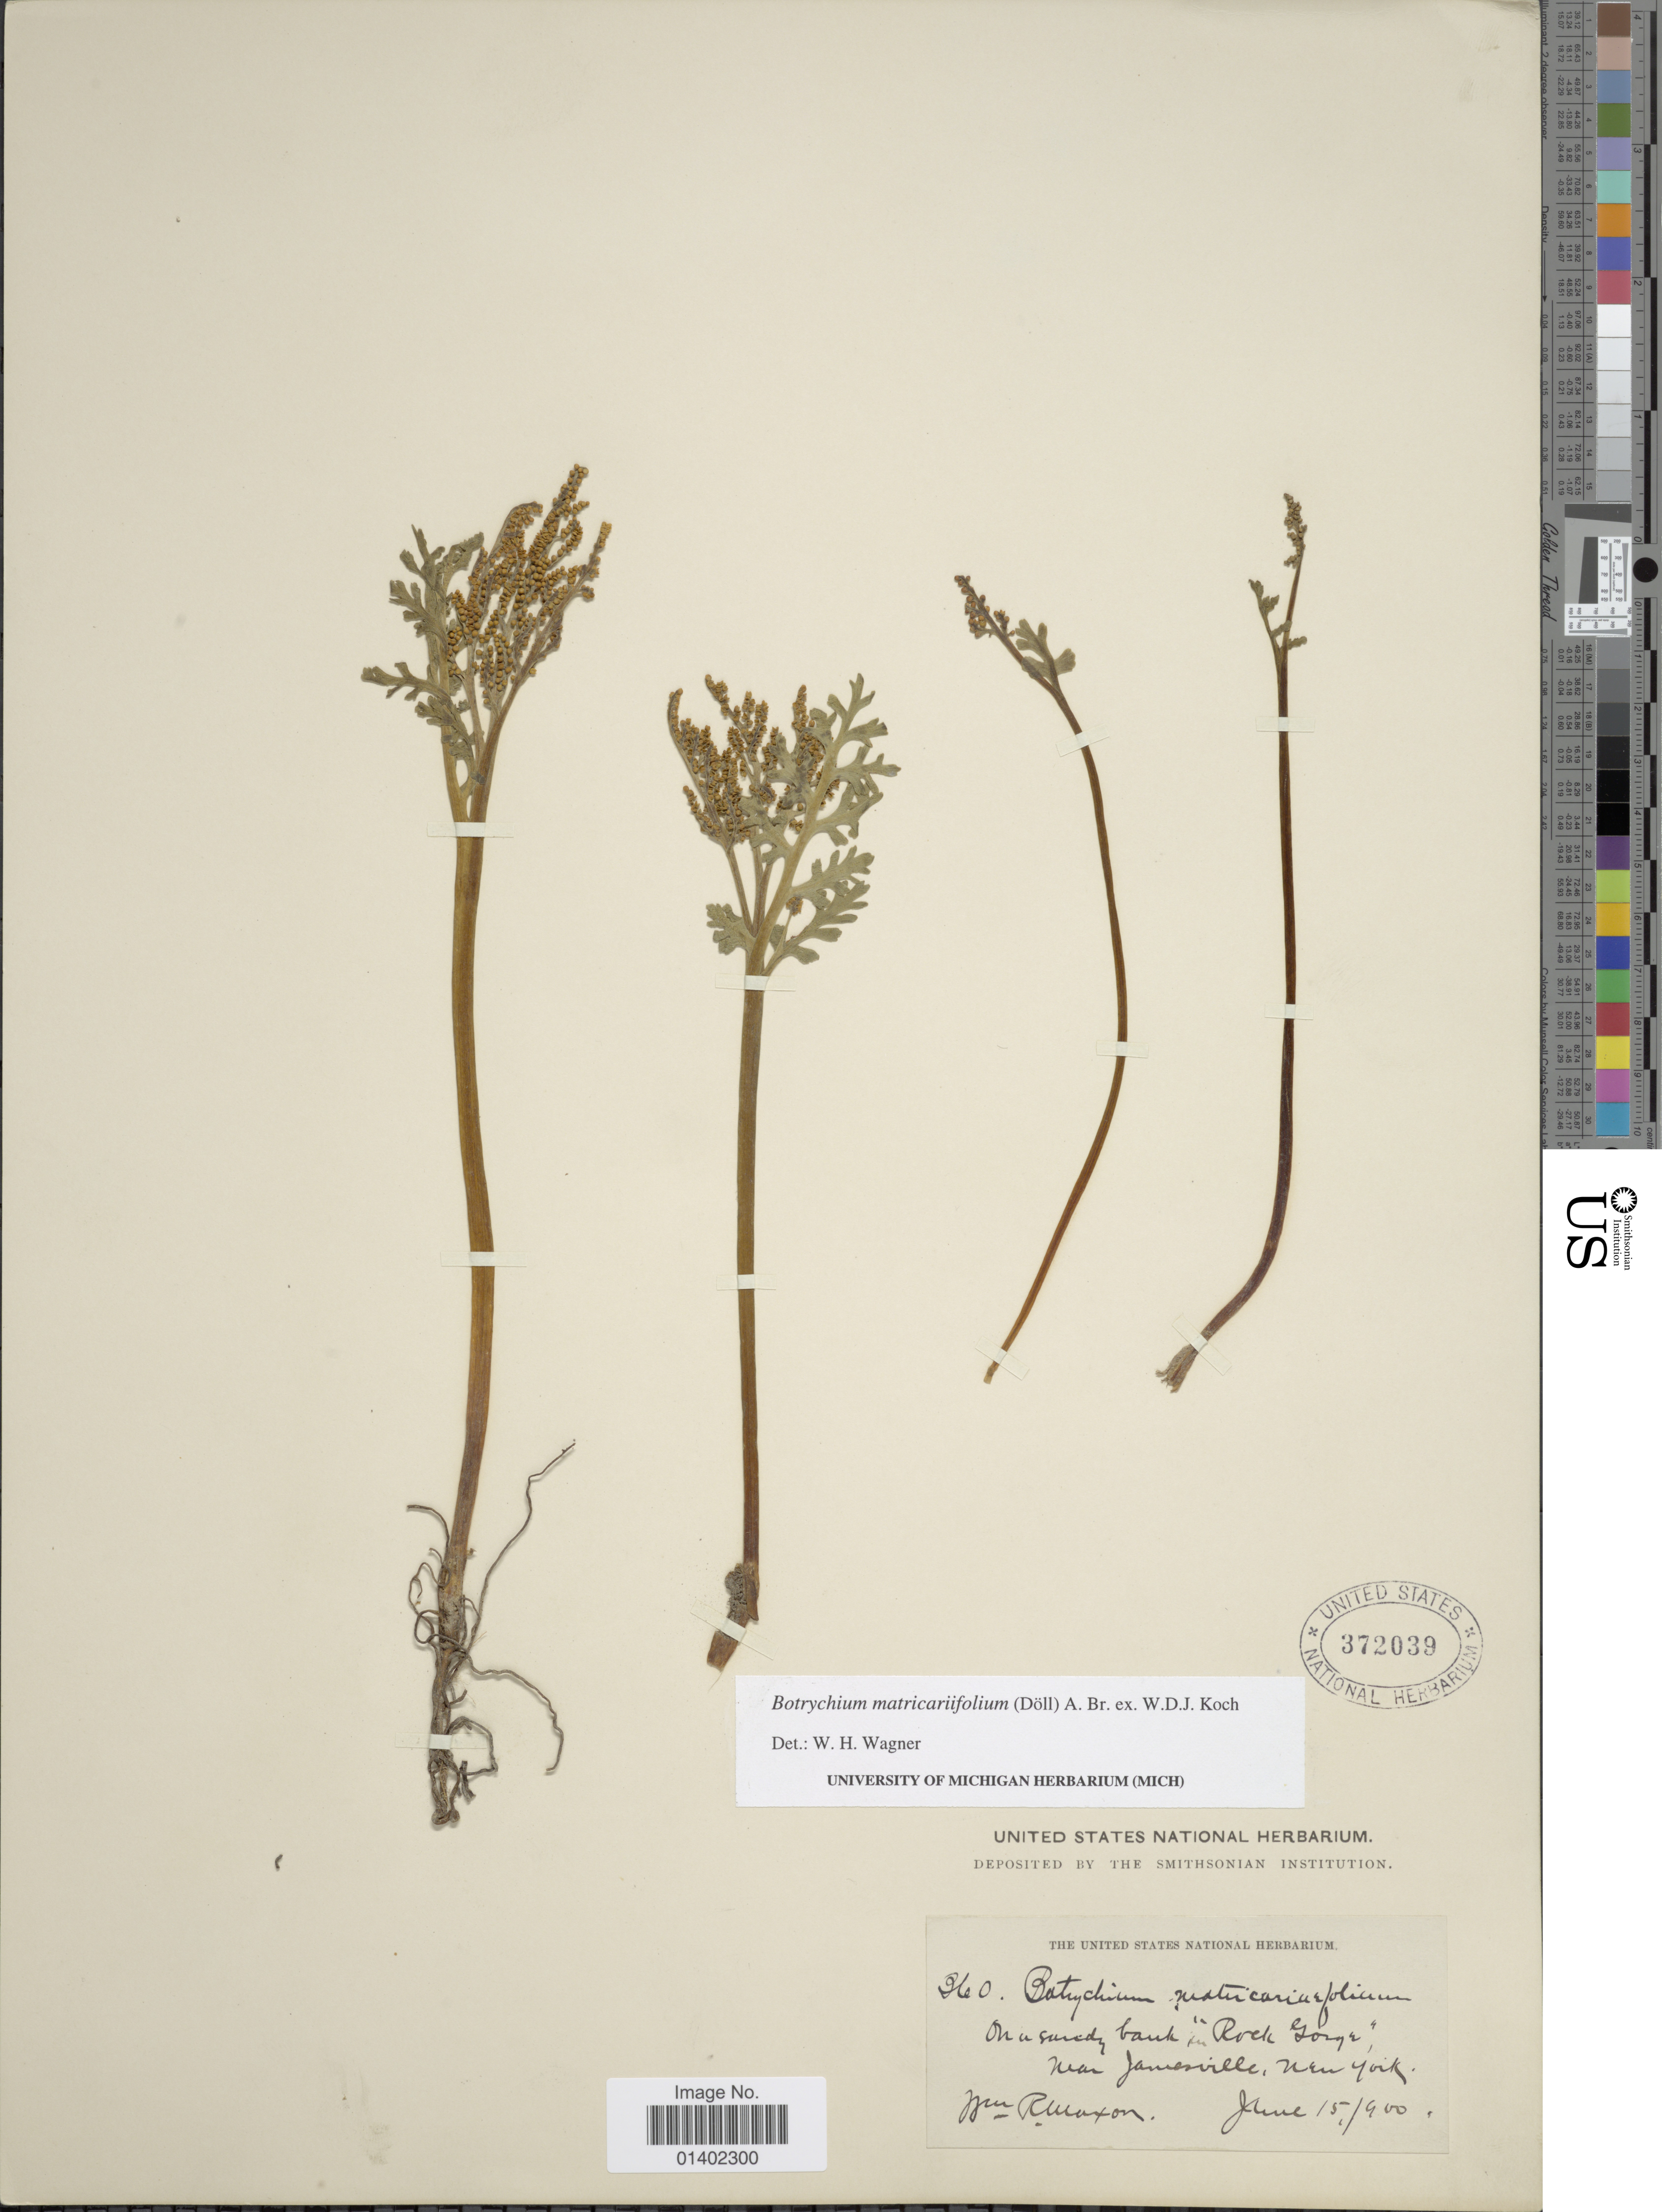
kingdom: Plantae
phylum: Tracheophyta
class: Polypodiopsida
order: Ophioglossales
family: Ophioglossaceae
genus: Botrychium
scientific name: Botrychium matricariifolium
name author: (A. Braun ex Dowell) A. Braun ex Koch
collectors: W. R. Maxon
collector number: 360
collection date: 1900-06-15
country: United States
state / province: New York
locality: On sandy bank 'Rocky Gorge' near Jamesville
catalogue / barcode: US 372039